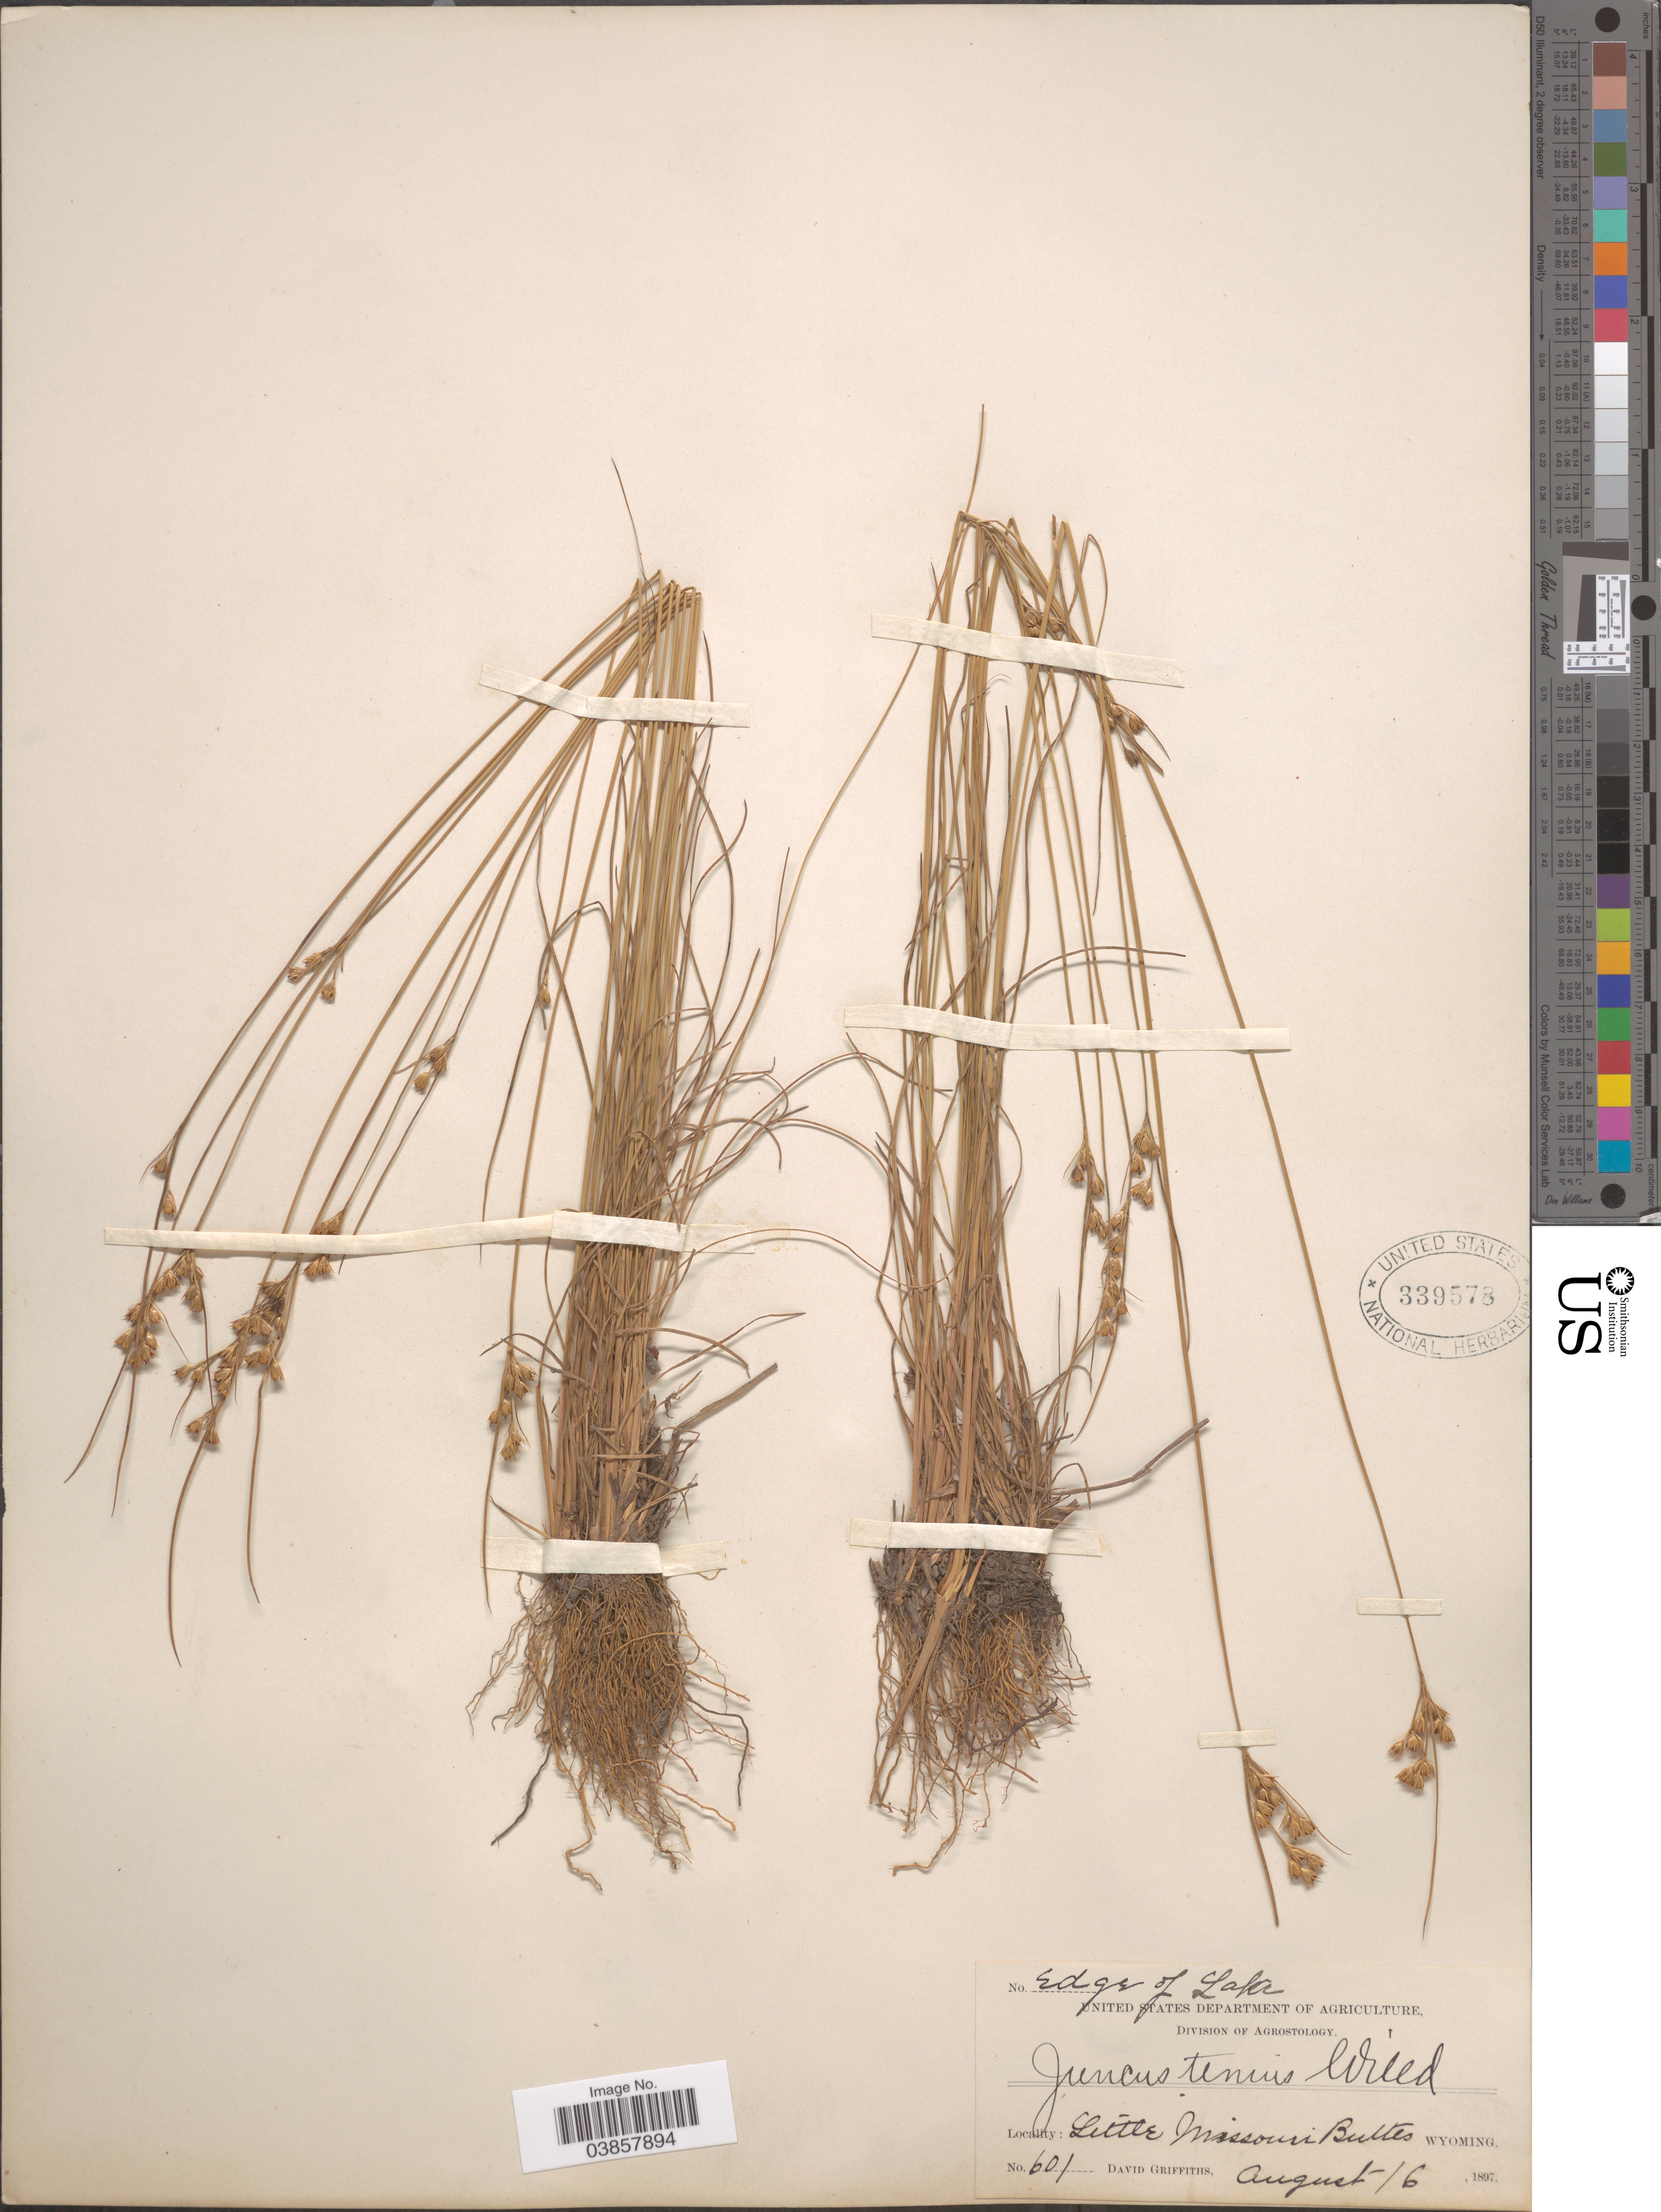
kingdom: Plantae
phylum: Tracheophyta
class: Liliopsida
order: Poales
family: Juncaceae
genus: Juncus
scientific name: Juncus tenuis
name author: Willd.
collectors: D. Griffiths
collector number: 601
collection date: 1897-08-16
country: United States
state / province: Wyoming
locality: Edge of Lake. Little Missouri Buttes.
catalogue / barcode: US 339578